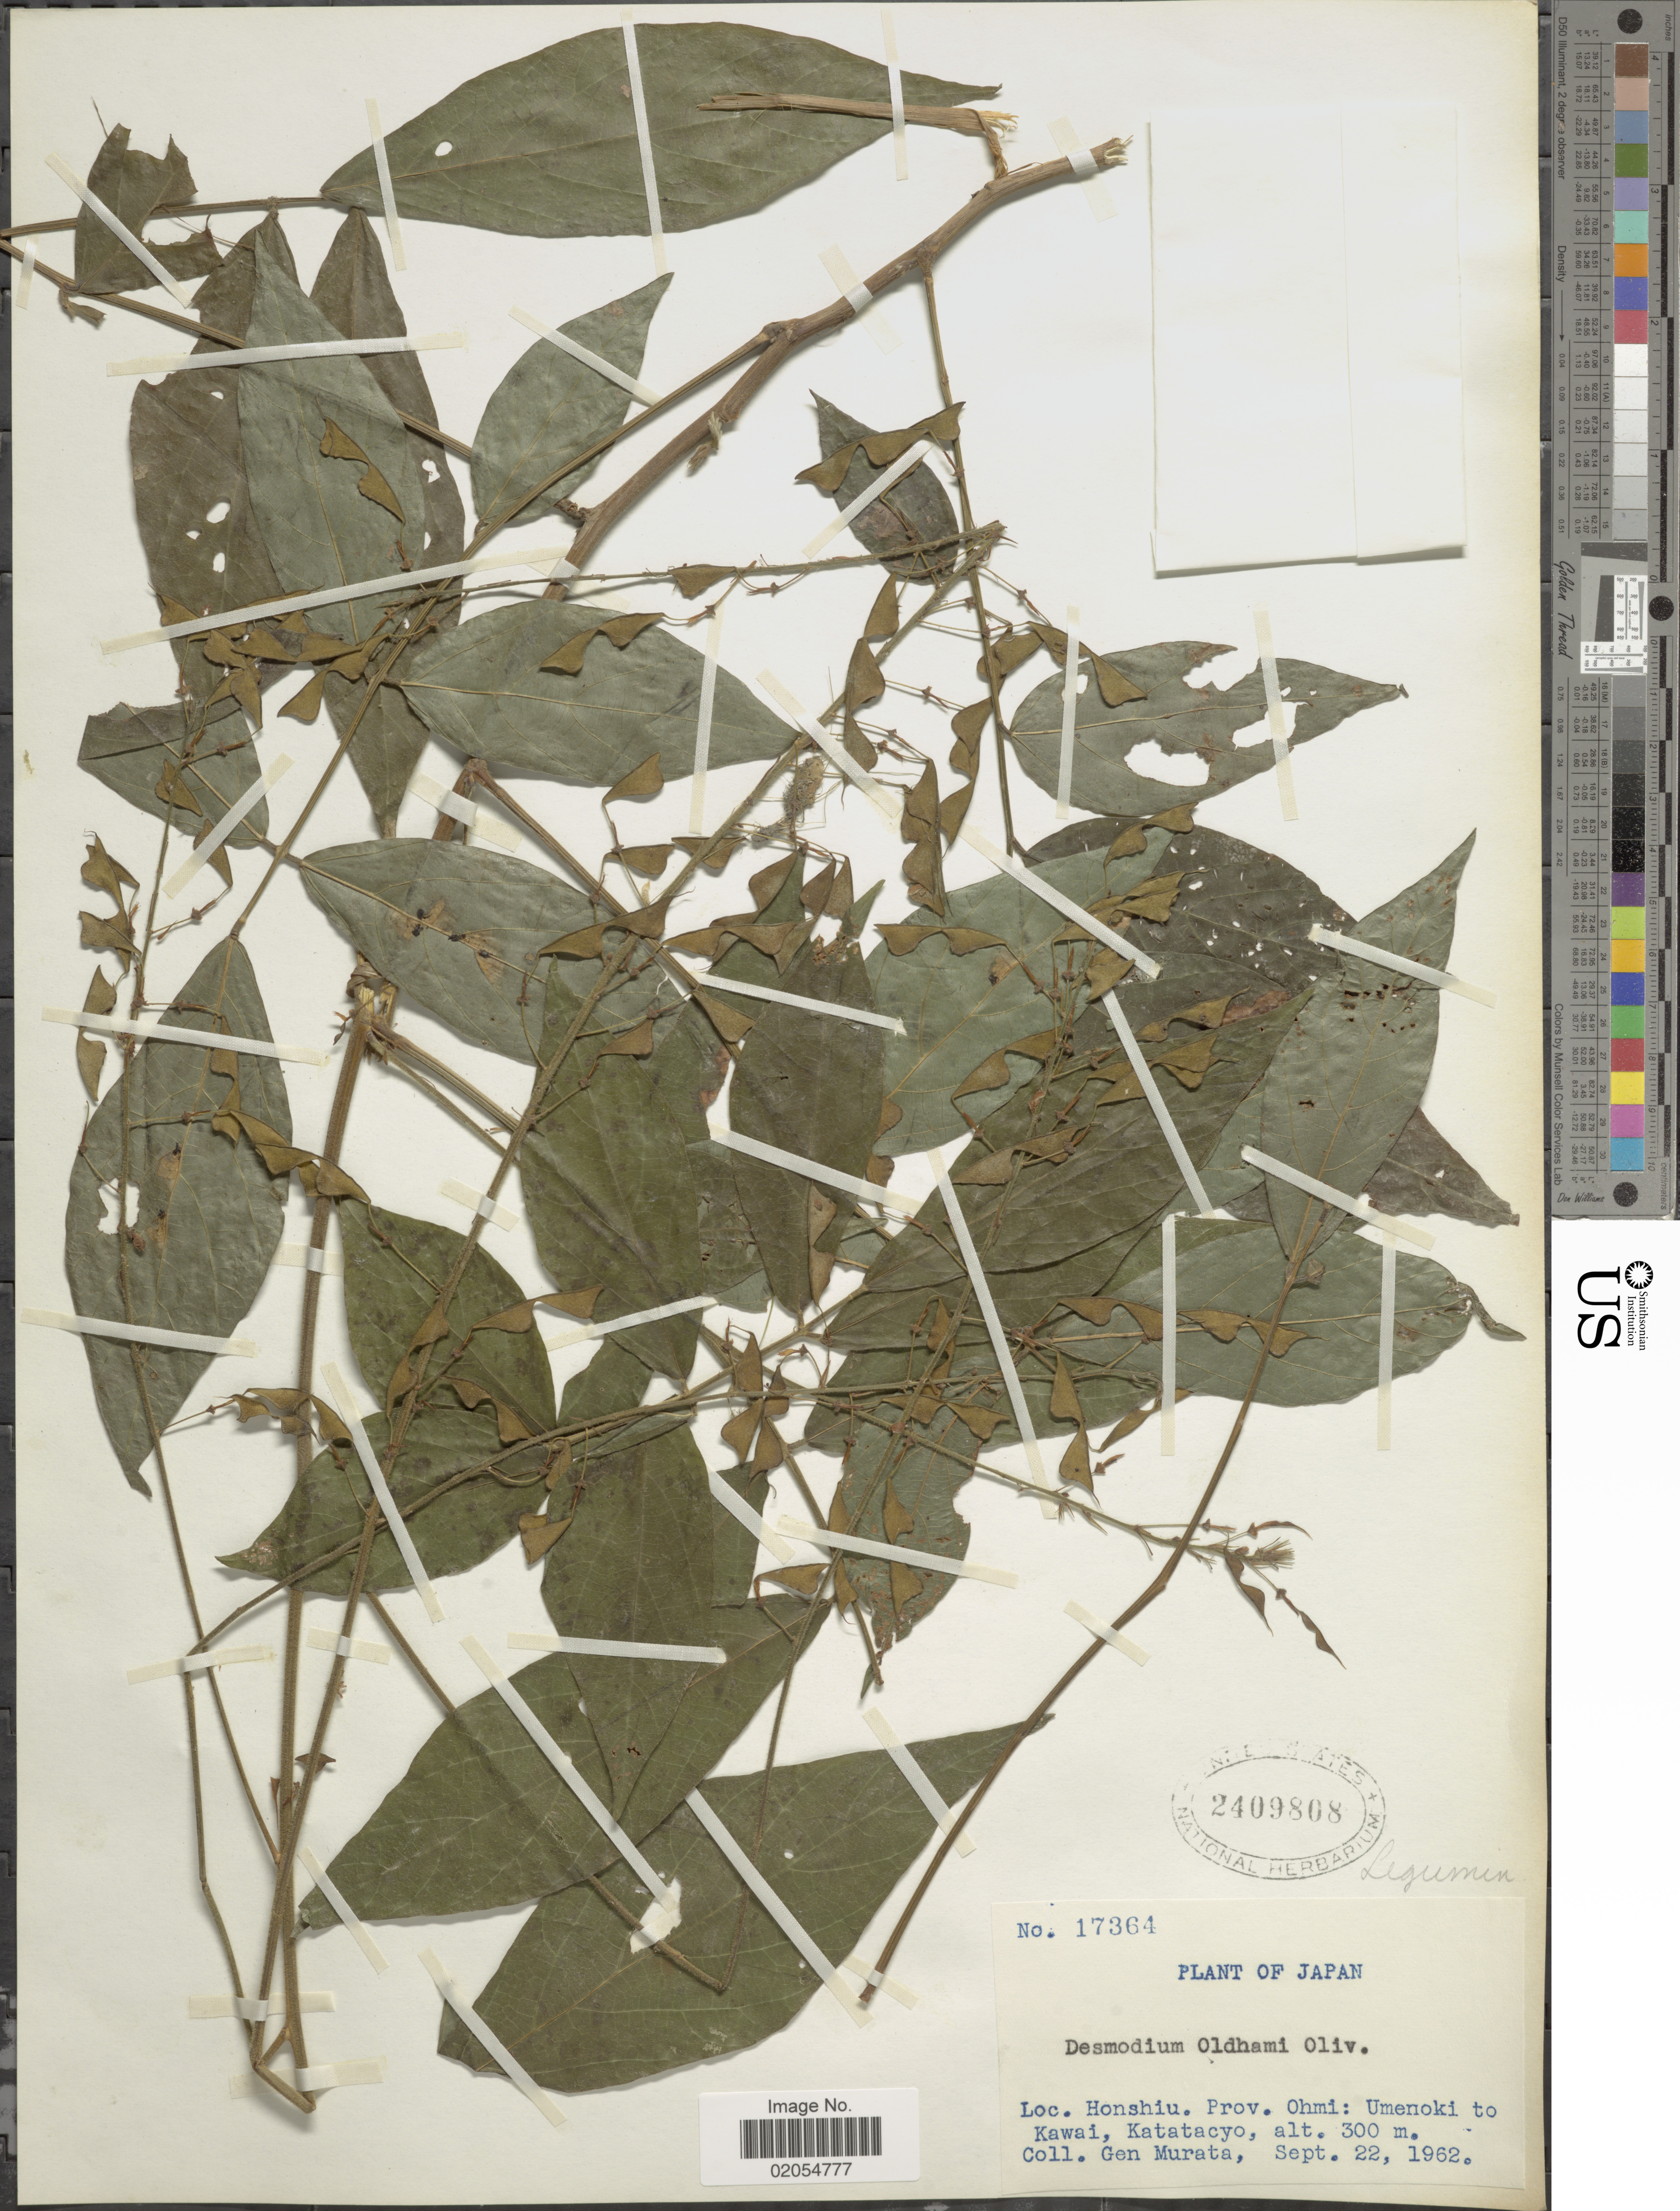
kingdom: Plantae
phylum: Tracheophyta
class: Magnoliopsida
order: Fabales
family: Fabaceae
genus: Hylodesmum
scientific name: Hylodesmum oldhamii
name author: (Oliv.) H. Ohashi & R.R. Mill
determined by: Strong, Mark T., (BOT), Smithsonian Institution - National Museum of Natural History (UNITED STATES)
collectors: G. Murata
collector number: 17364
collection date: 1962-09-22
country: Japan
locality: Honshu. Prov. Ohmi: Umenoki to Kawai, Katatacyo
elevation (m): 300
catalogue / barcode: US 2409808